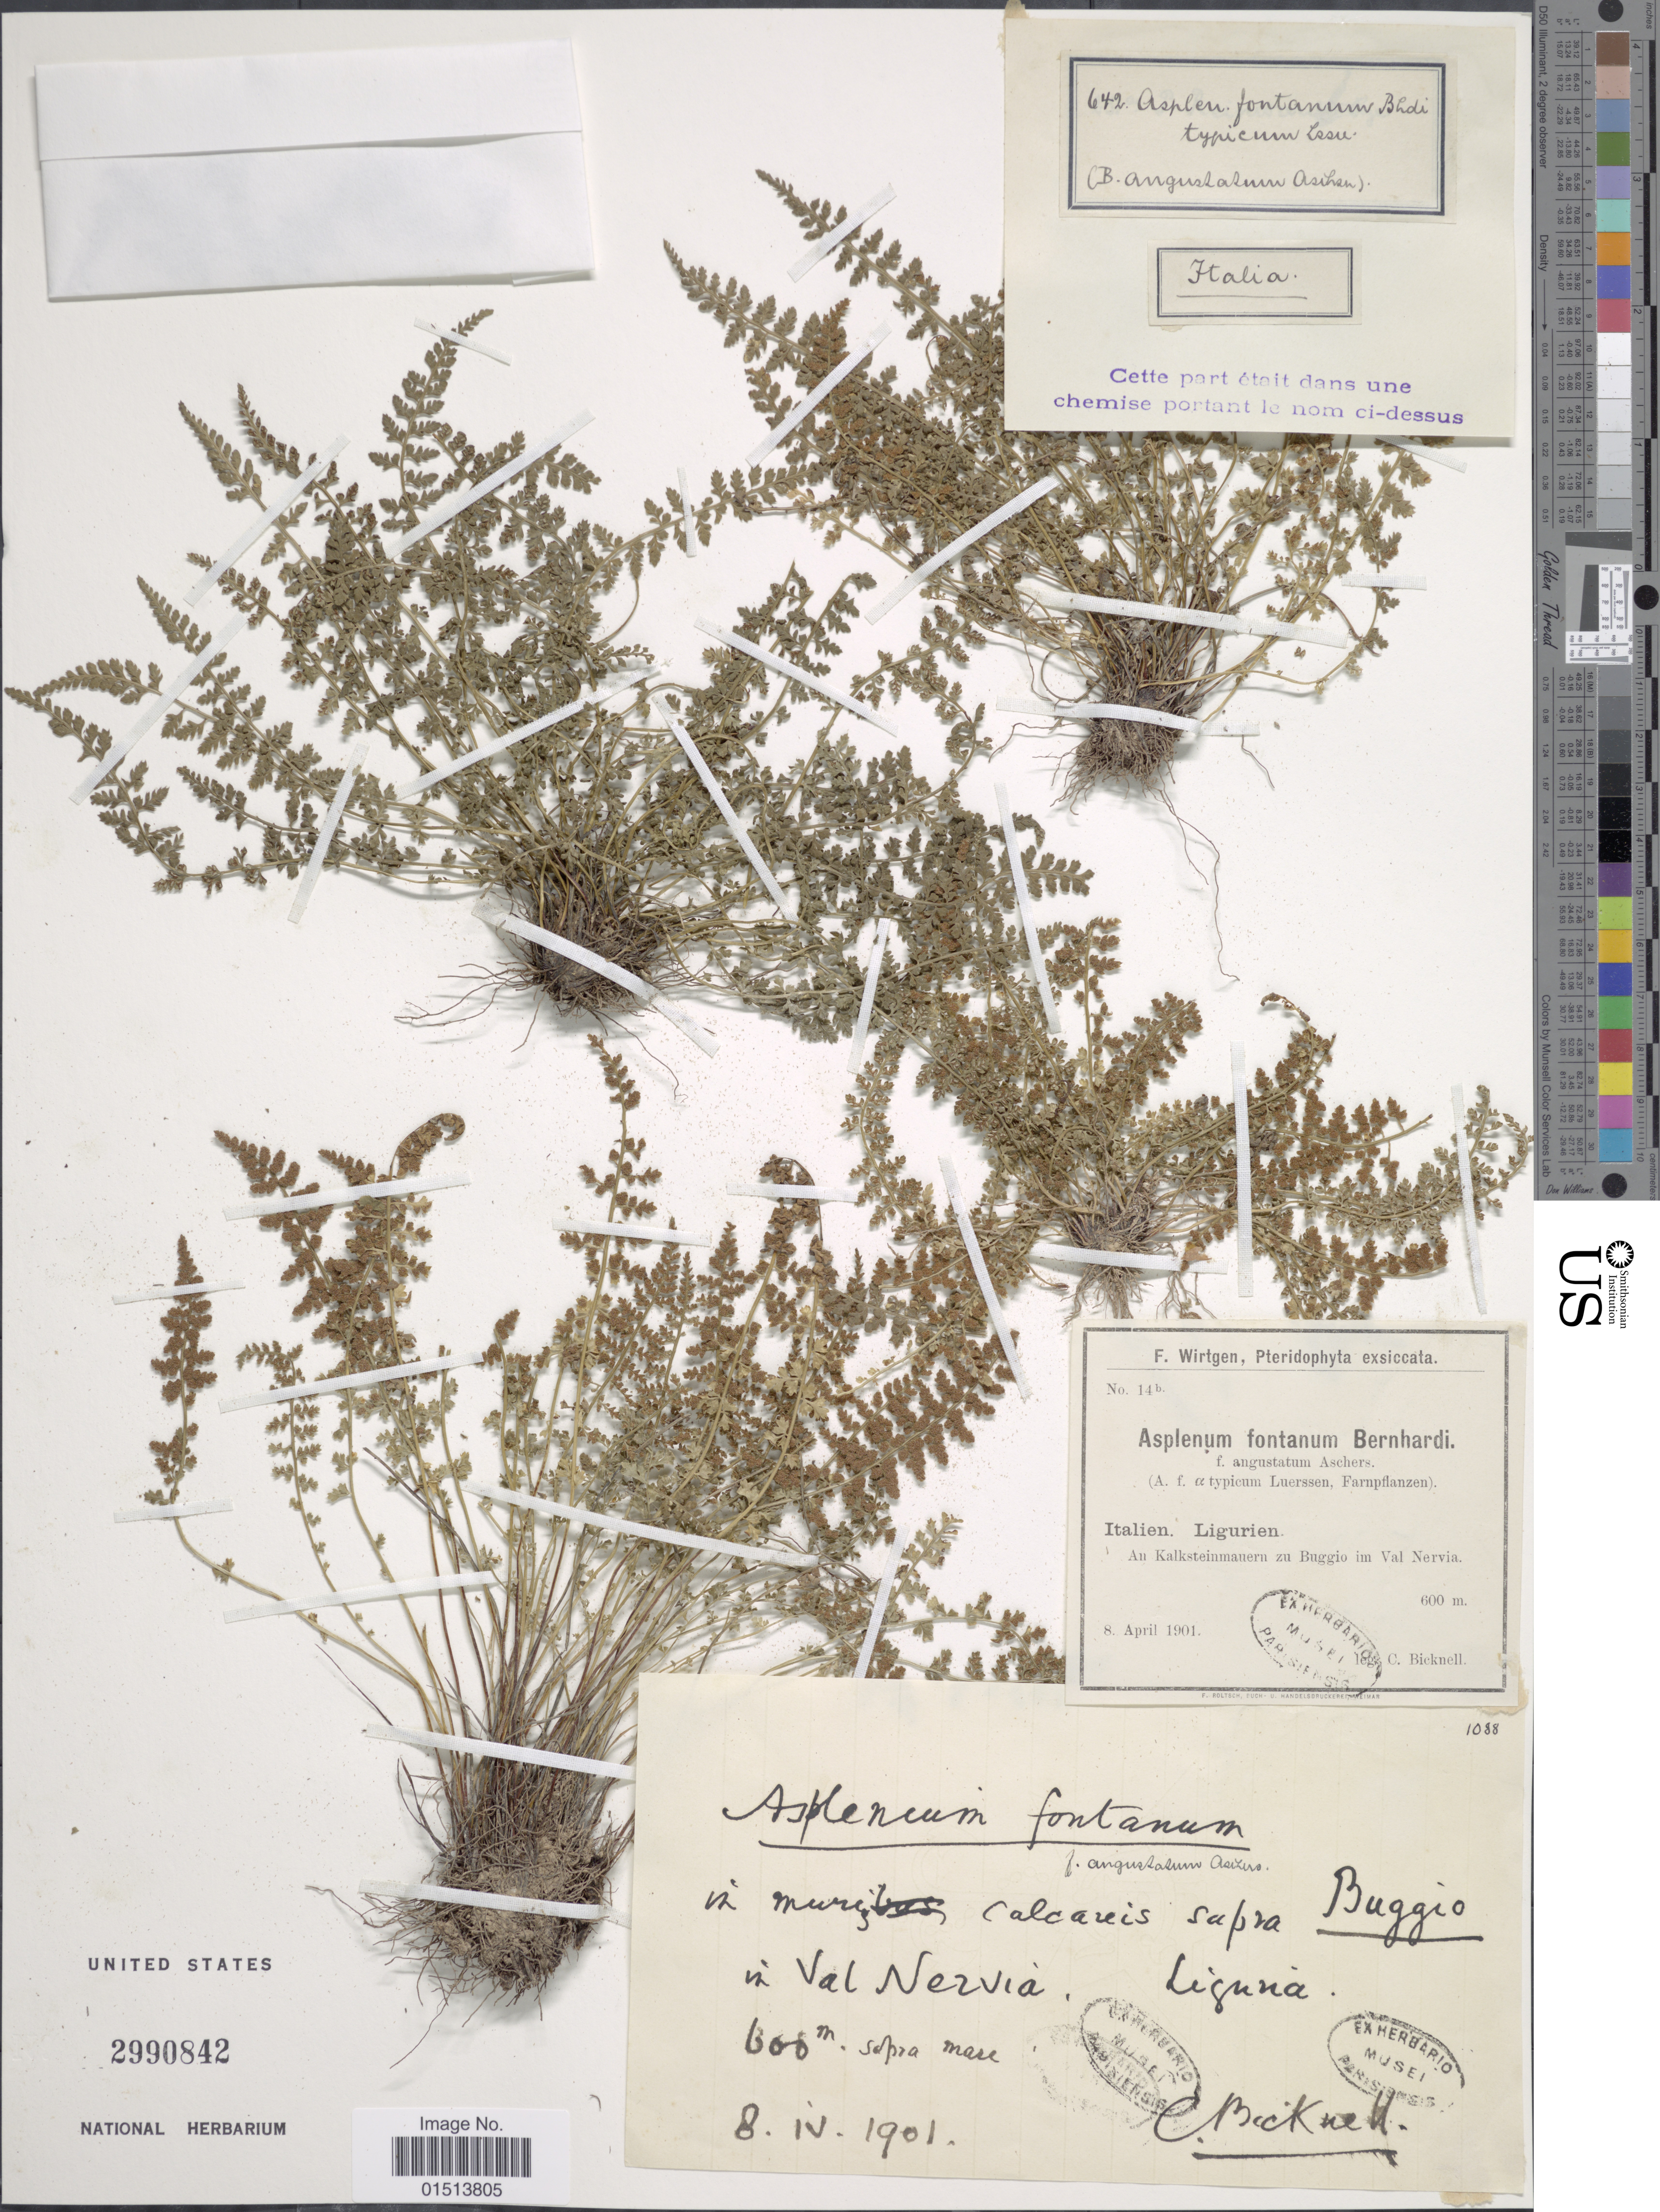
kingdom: Plantae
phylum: Tracheophyta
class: Polypodiopsida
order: Polypodiales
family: Aspleniaceae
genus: Asplenium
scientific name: Asplenium fontanum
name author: (L.) Bernh.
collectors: C. Bicknell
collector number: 14b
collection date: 1901-04-08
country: Italy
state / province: Liguria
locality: An Kalksteinmauern zu Buggio im Val Nervia.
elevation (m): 600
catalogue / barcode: US 2990842